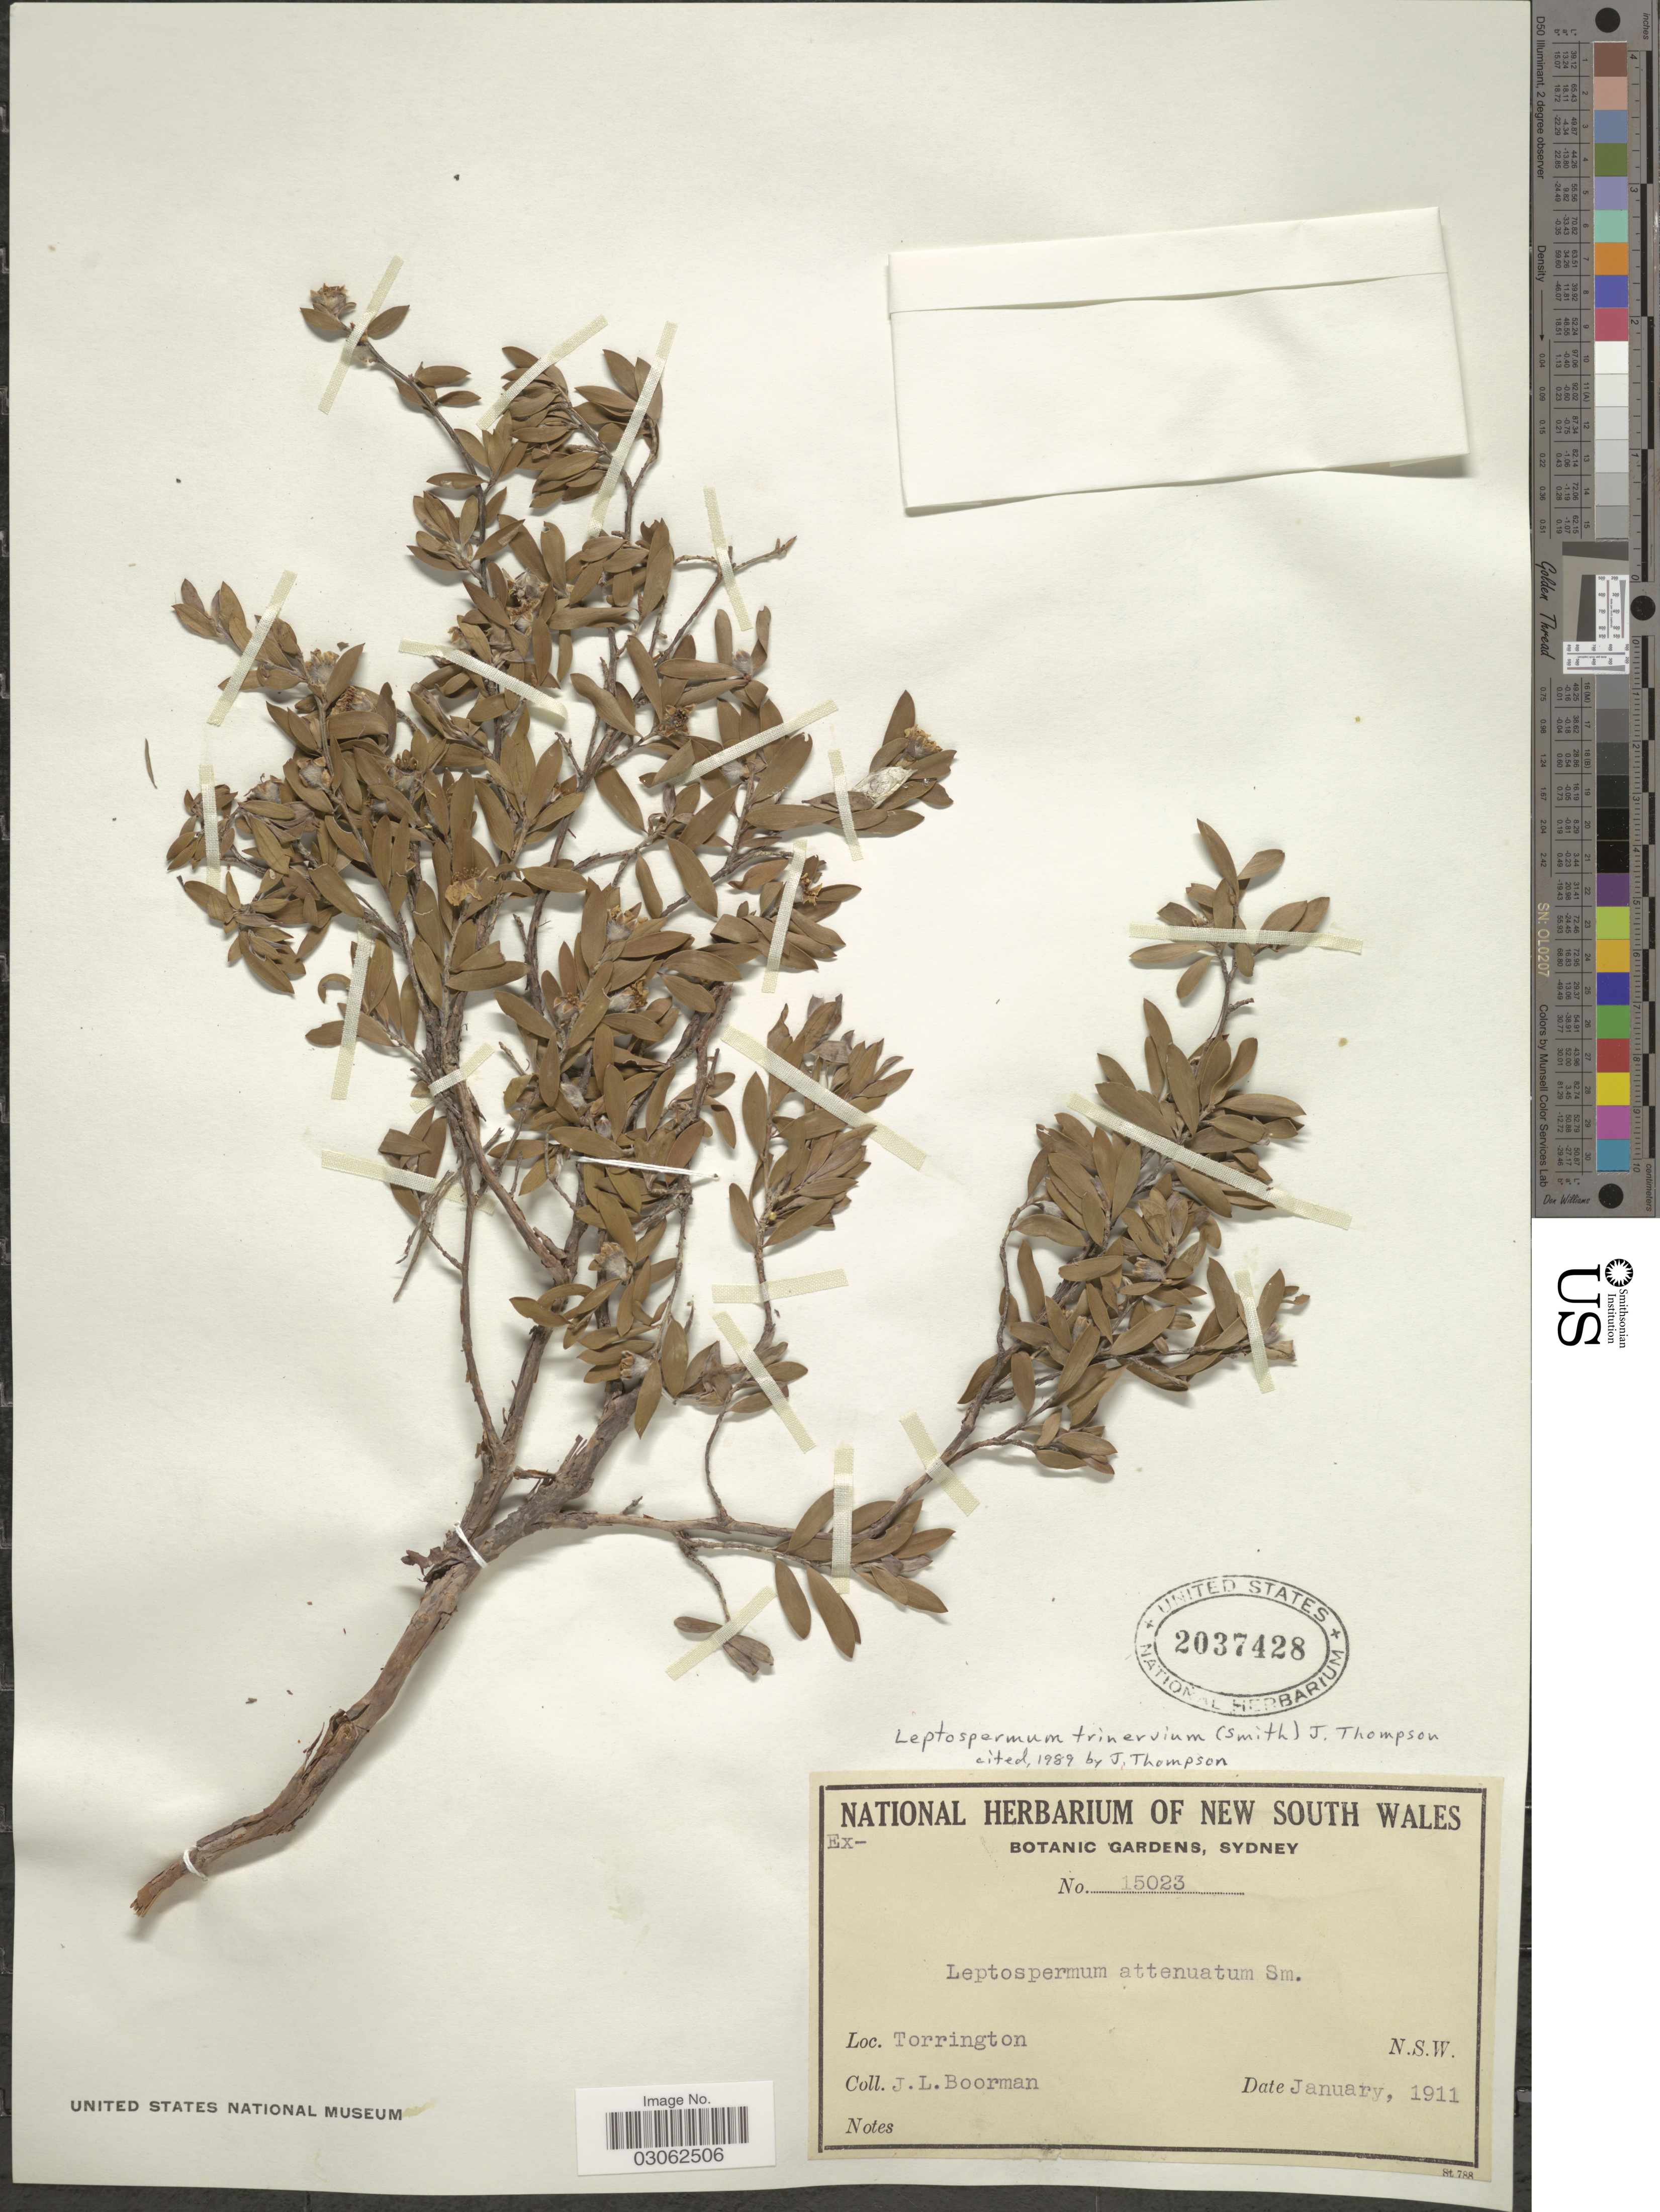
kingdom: Plantae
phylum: Tracheophyta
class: Magnoliopsida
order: Myrtales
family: Myrtaceae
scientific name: Gaudium trinervium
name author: (J. White) P.G. Wilson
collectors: J. Boorman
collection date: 1911-01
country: Australia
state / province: New South Wales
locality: Torrington N.S.W.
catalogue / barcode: US 2037428